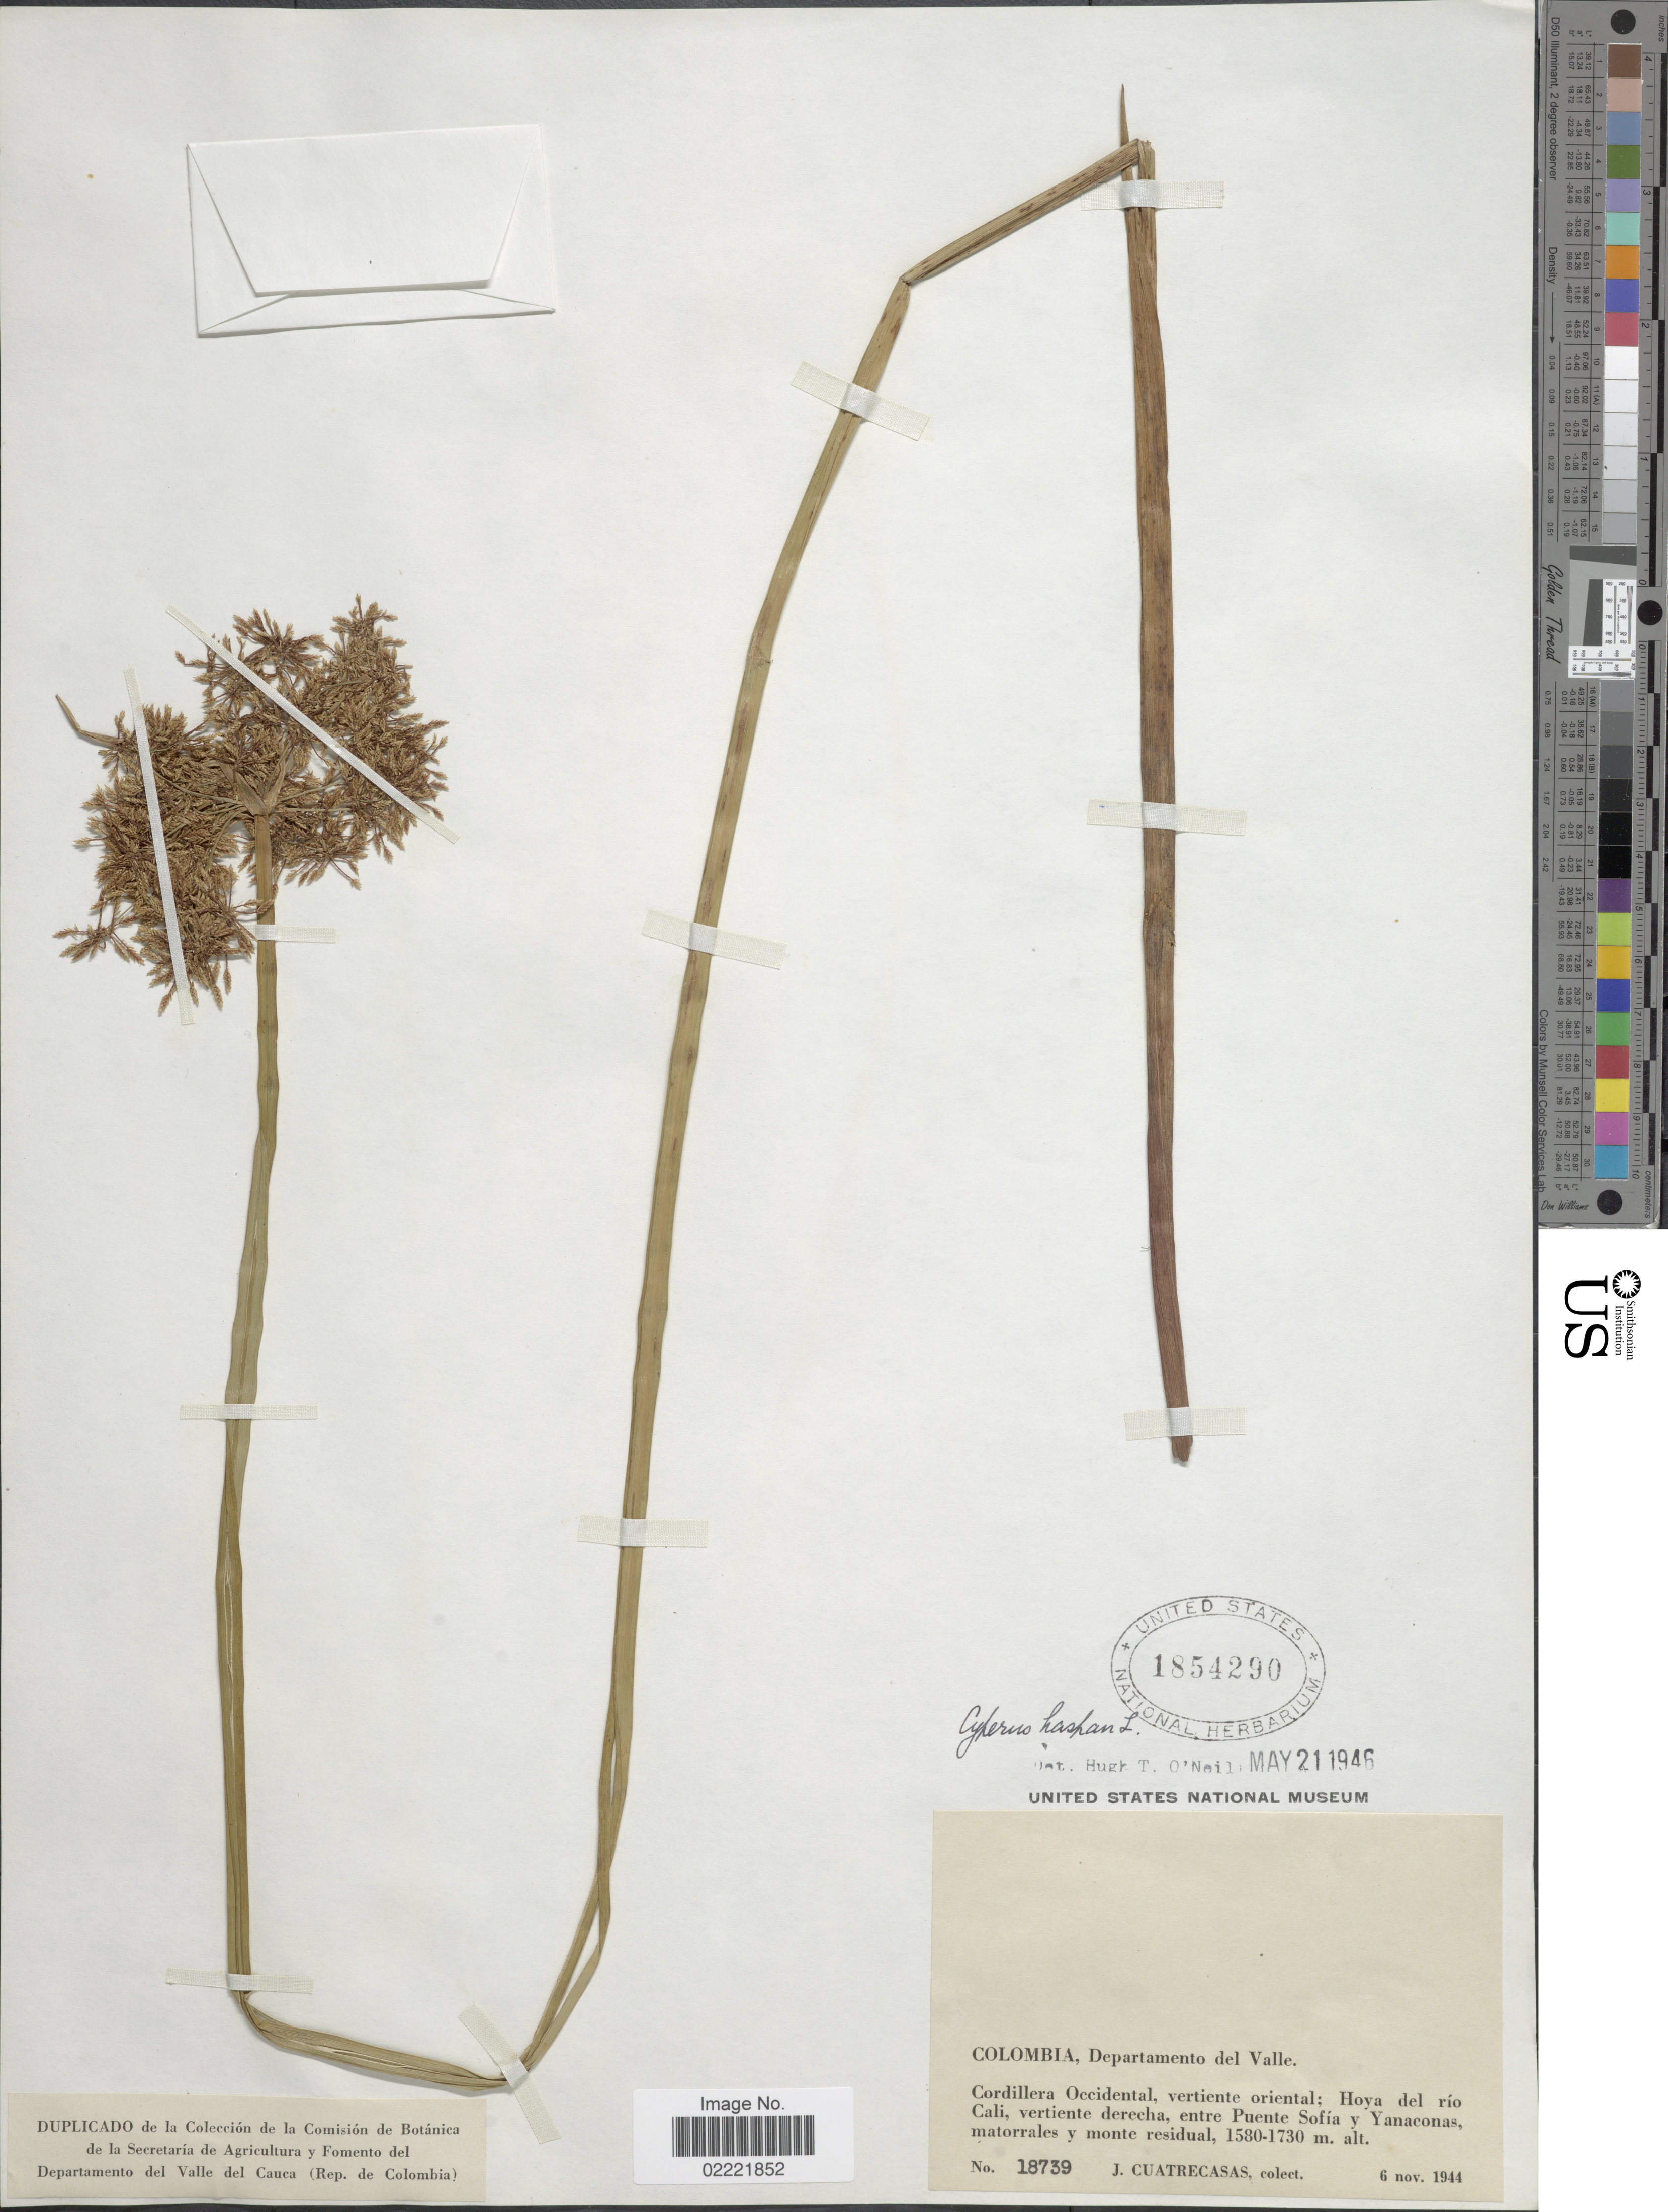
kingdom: Plantae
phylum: Tracheophyta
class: Liliopsida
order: Poales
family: Cyperaceae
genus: Cyperus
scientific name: Cyperus haspan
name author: L.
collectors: J. Cuatrecasas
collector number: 18739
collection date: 1944-11-06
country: Colombia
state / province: Valle del Cauca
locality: Departamento del Valle, Cordillera Occidental, vertiente oriental; Hoya del Rio Cali, vertiente derecha, entre Puente Sofia y Yanaconas, matorrales y monte residual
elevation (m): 1580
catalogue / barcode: US 1854290